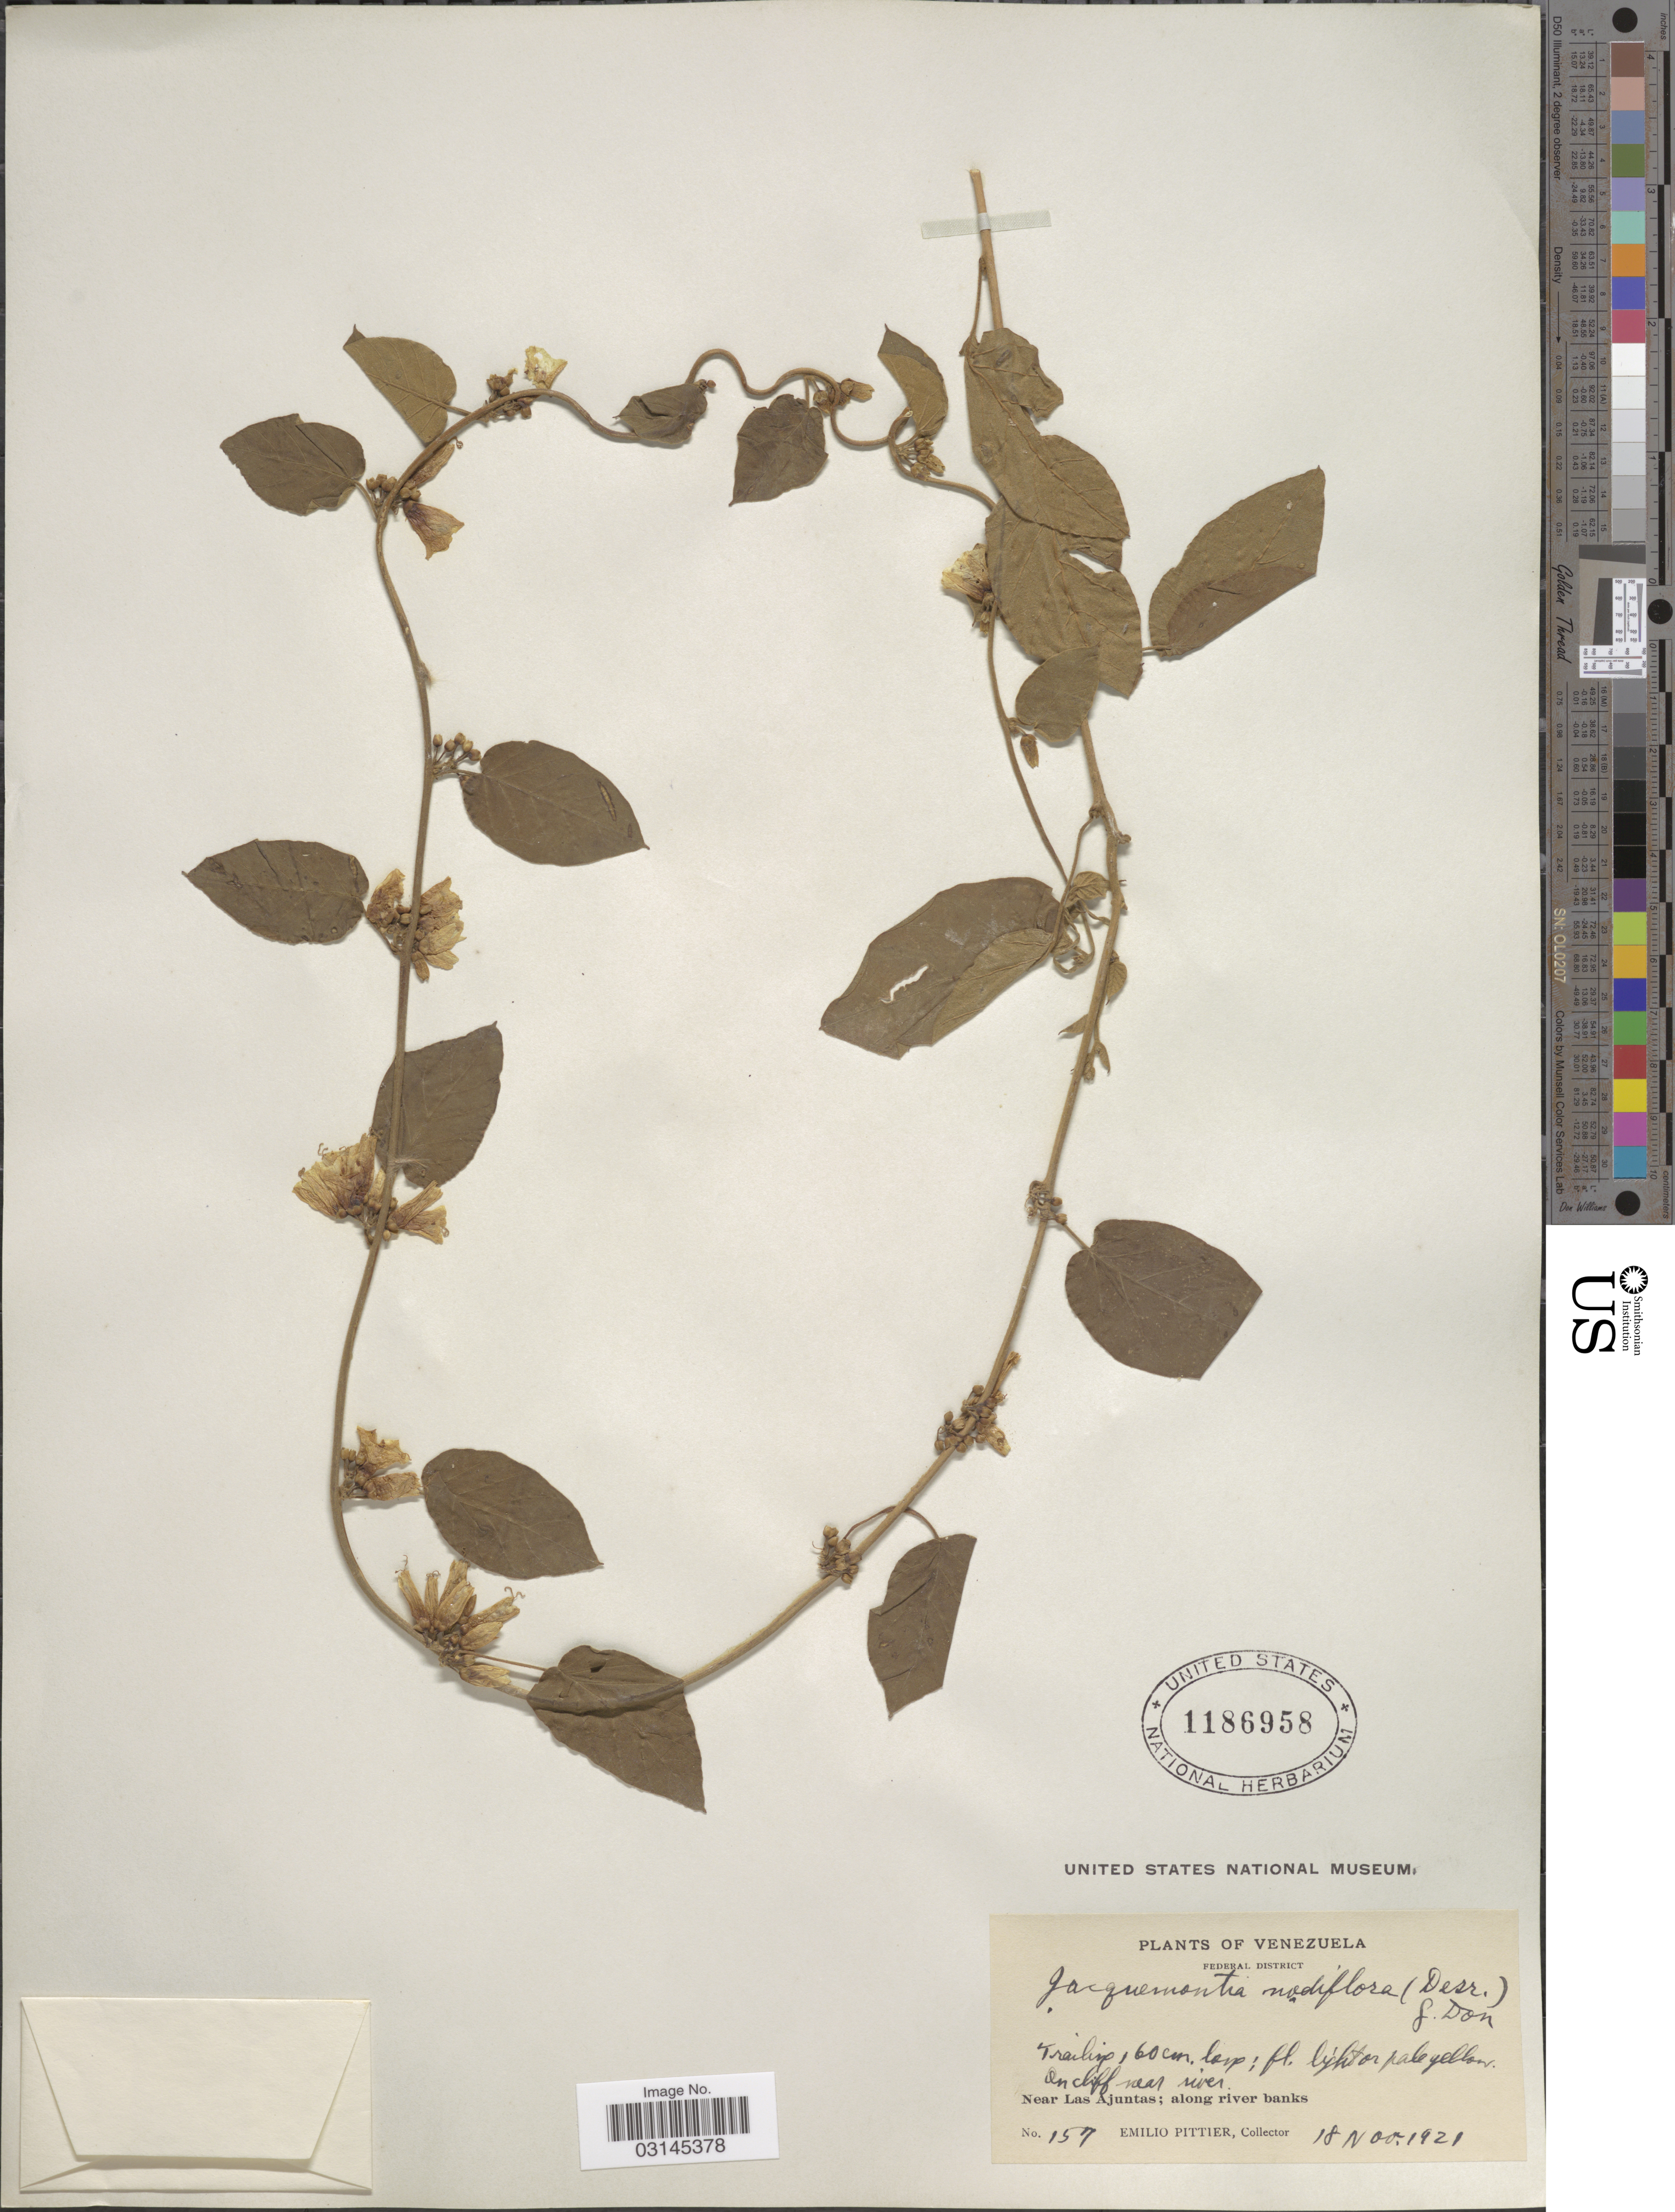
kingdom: Plantae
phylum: Tracheophyta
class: Magnoliopsida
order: Solanales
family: Convolvulaceae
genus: Convolvulus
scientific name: Convolvulus nodiflorus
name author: Desr.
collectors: E. Pittier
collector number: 157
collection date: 1921-11-18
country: Venezuela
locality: Federal District. Near Las Ajuntas.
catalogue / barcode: US 1186958